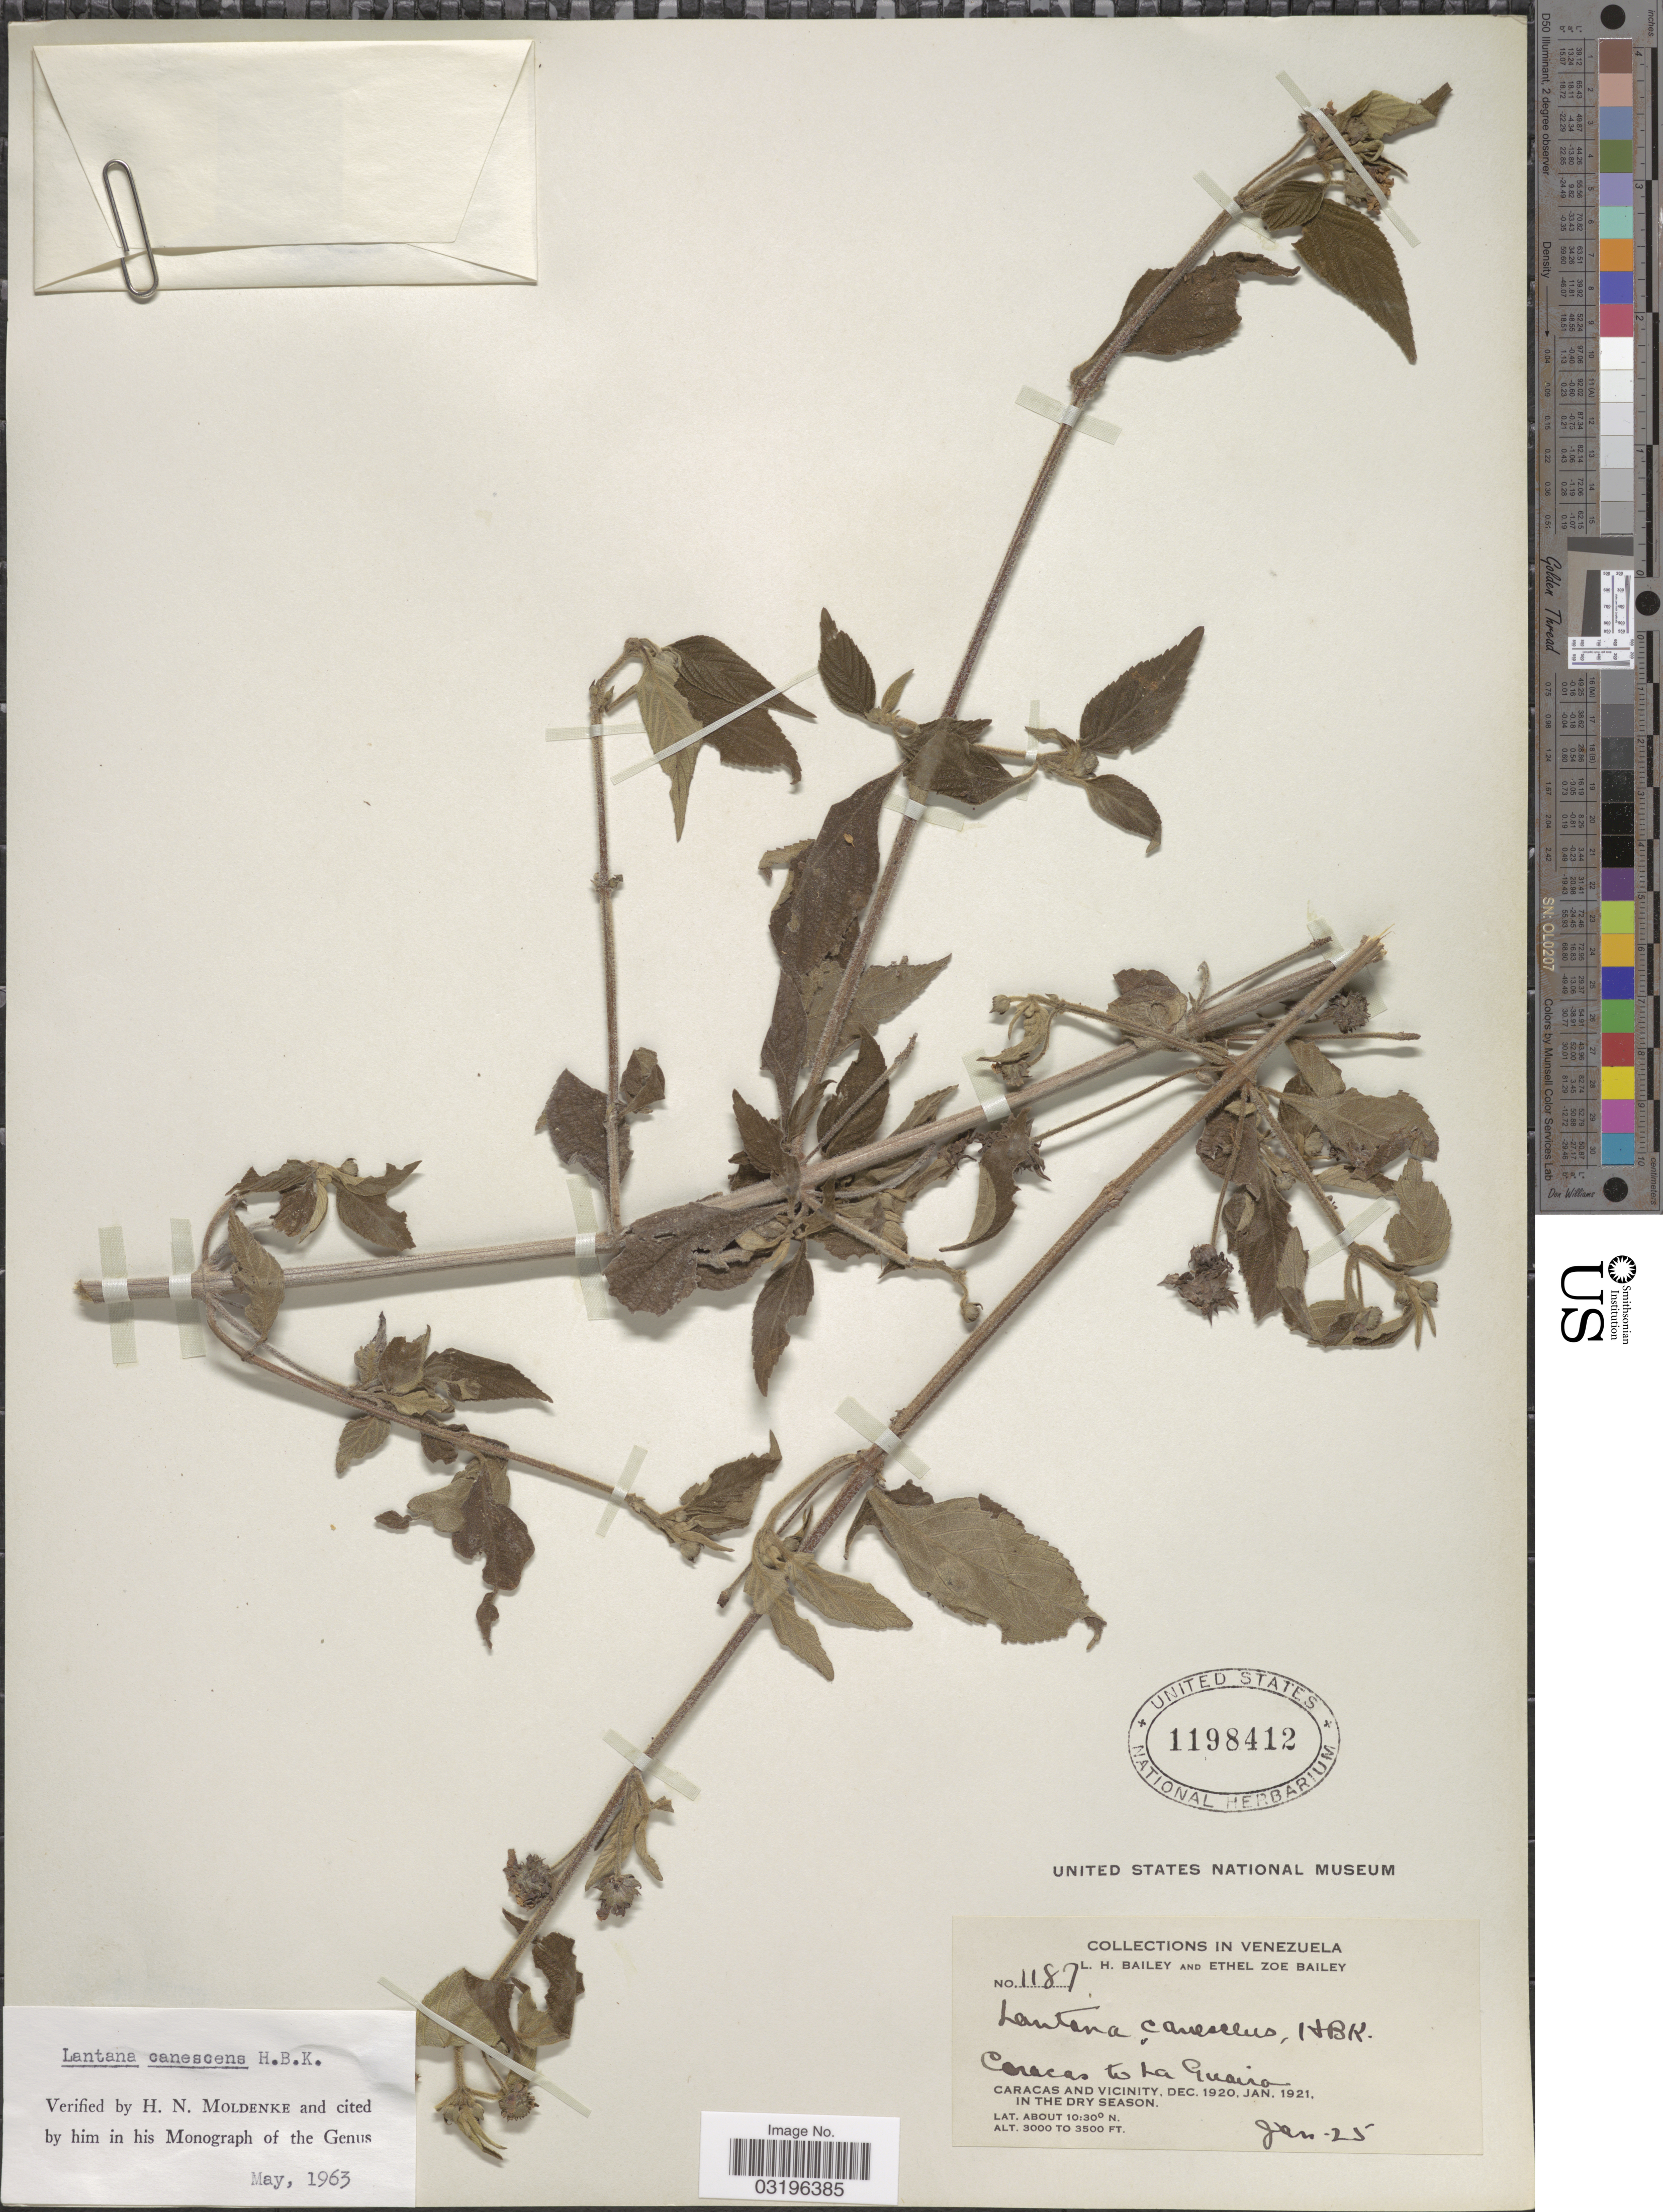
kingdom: Plantae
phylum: Tracheophyta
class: Magnoliopsida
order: Lamiales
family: Verbenaceae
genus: Lantana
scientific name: Lantana canescens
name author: Kunth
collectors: L. H. Bailey & E. Z. Bailey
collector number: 1187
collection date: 1921-01-25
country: Venezuela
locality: Caracas to La Guaira.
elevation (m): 914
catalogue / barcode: US 1198412